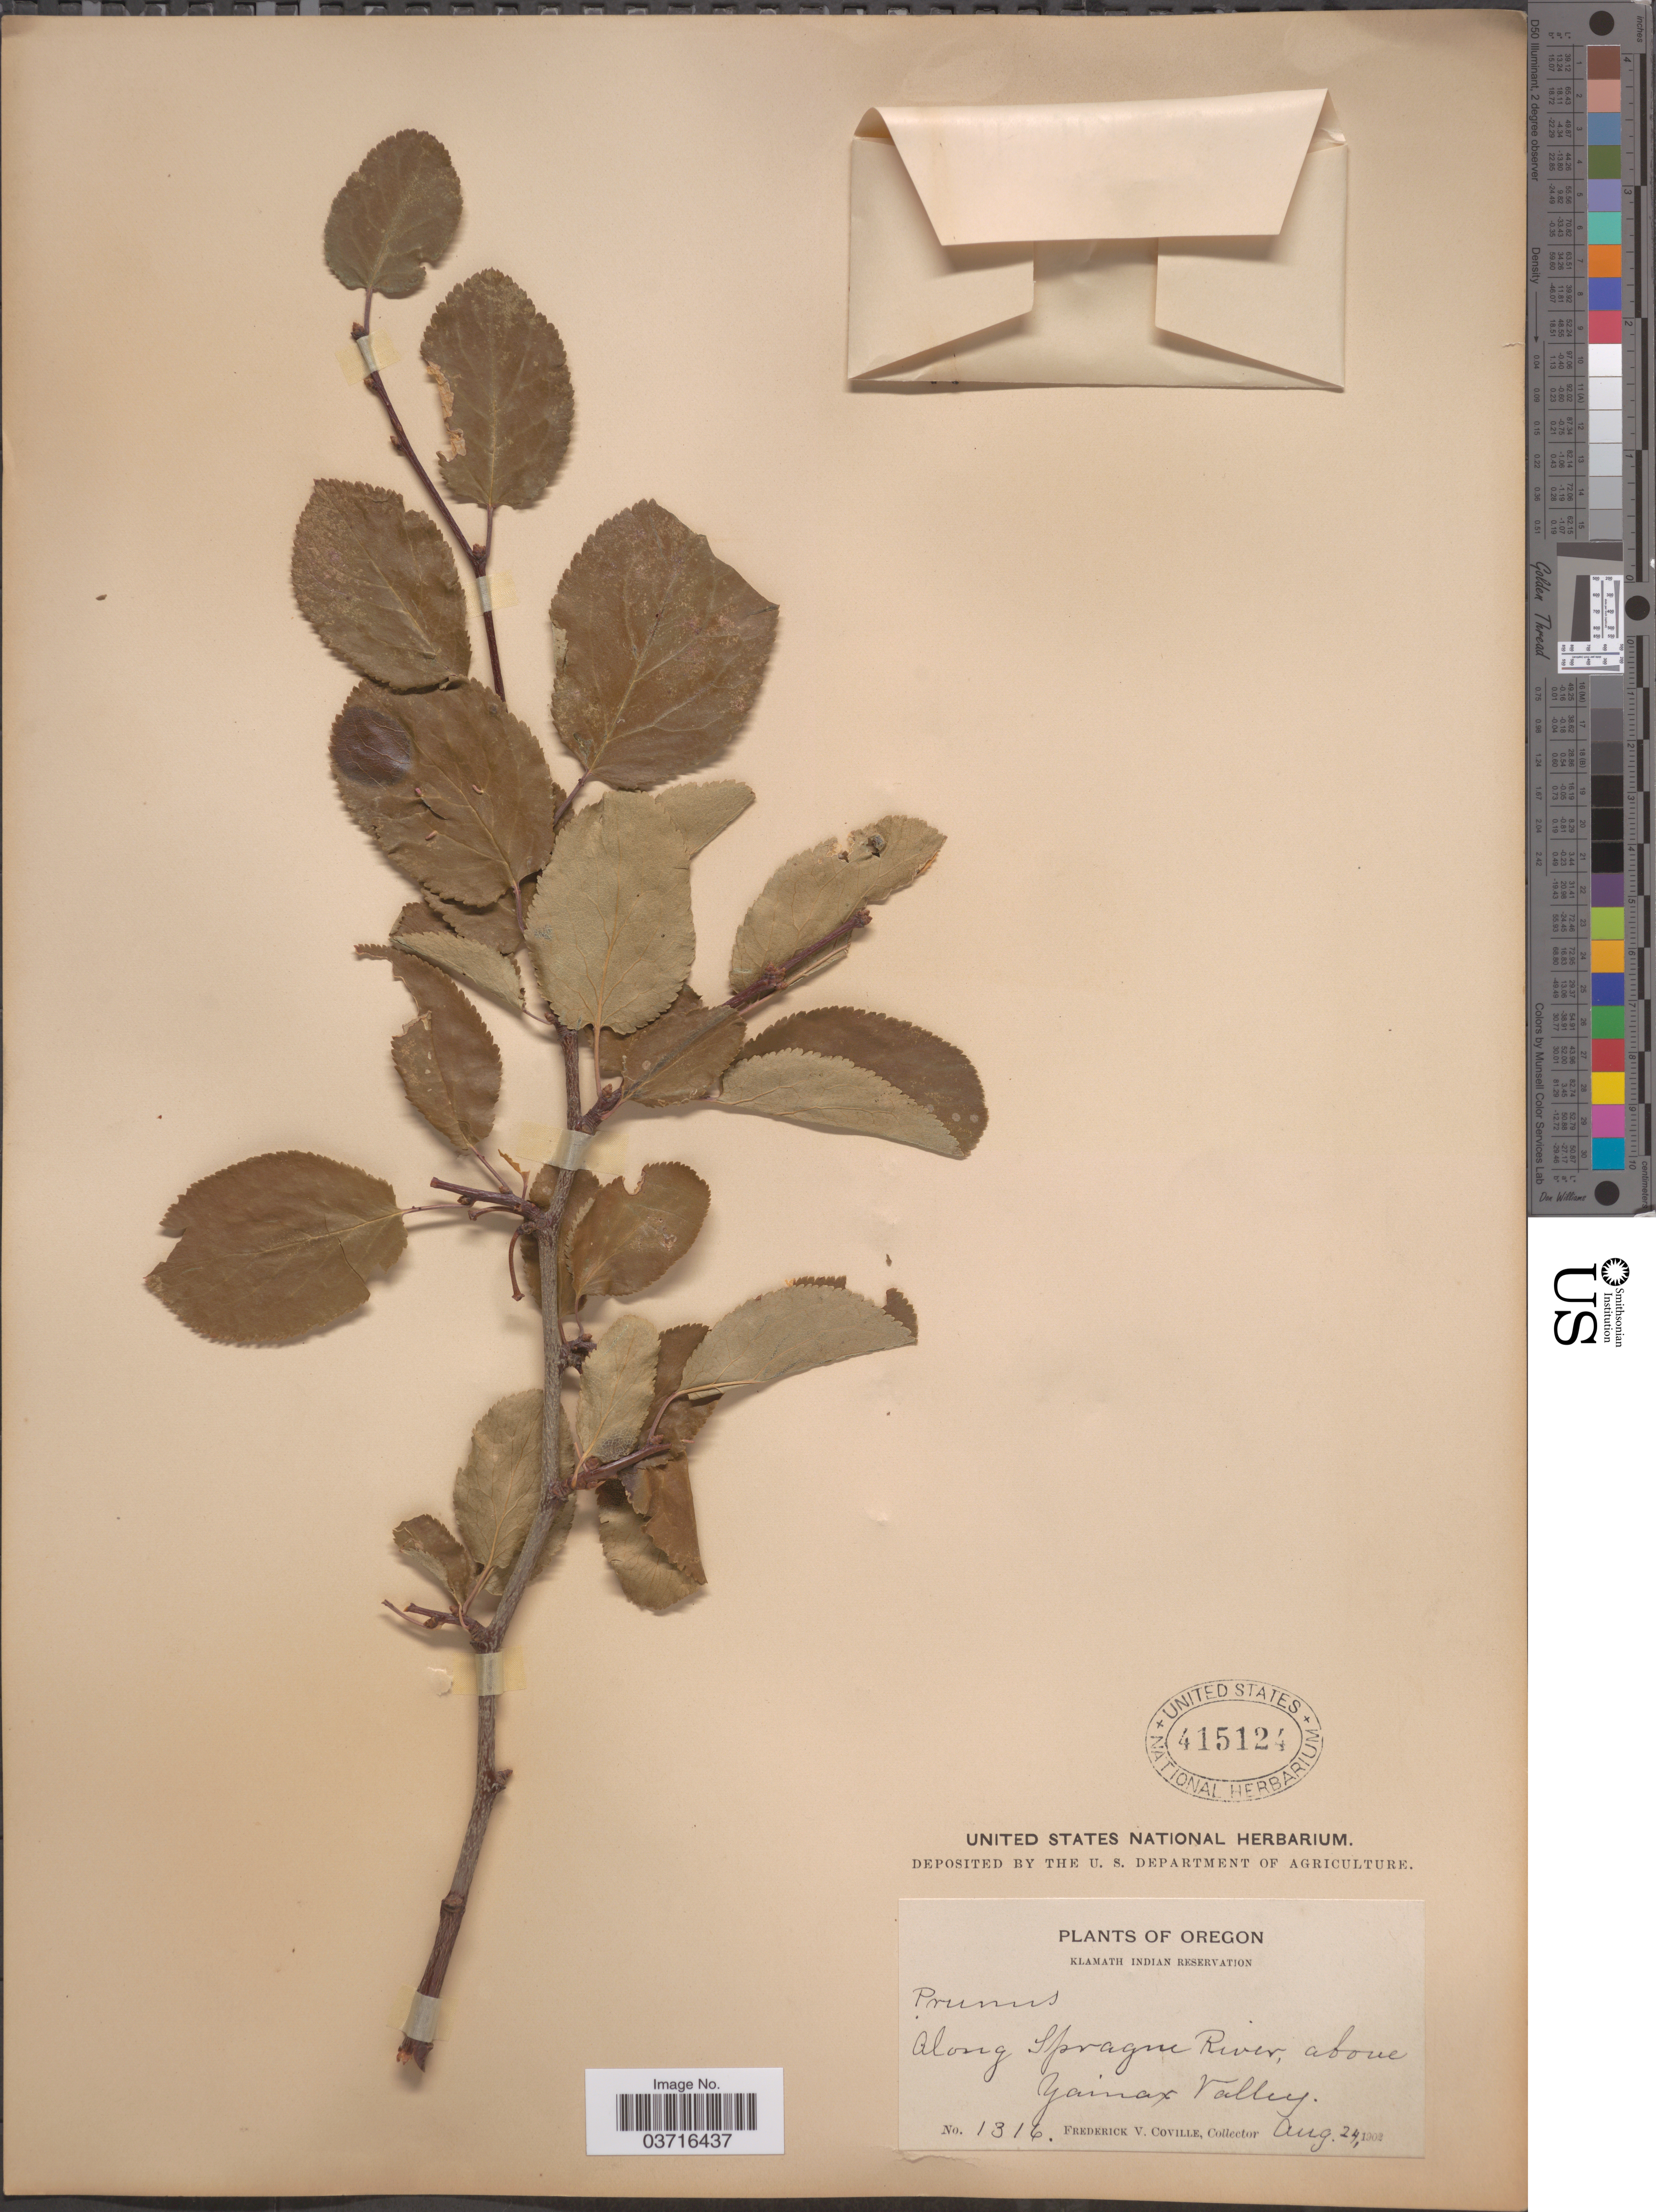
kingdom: Plantae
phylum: Tracheophyta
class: Magnoliopsida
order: Rosales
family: Rosaceae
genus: Prunus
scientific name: Prunus subcordata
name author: Benth.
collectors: F. V. Coville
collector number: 1316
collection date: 1902-08-24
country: United States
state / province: Oregon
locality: Klamath Indian Reservation. Along Sprague River, above Yainax Valley.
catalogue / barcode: US 415124